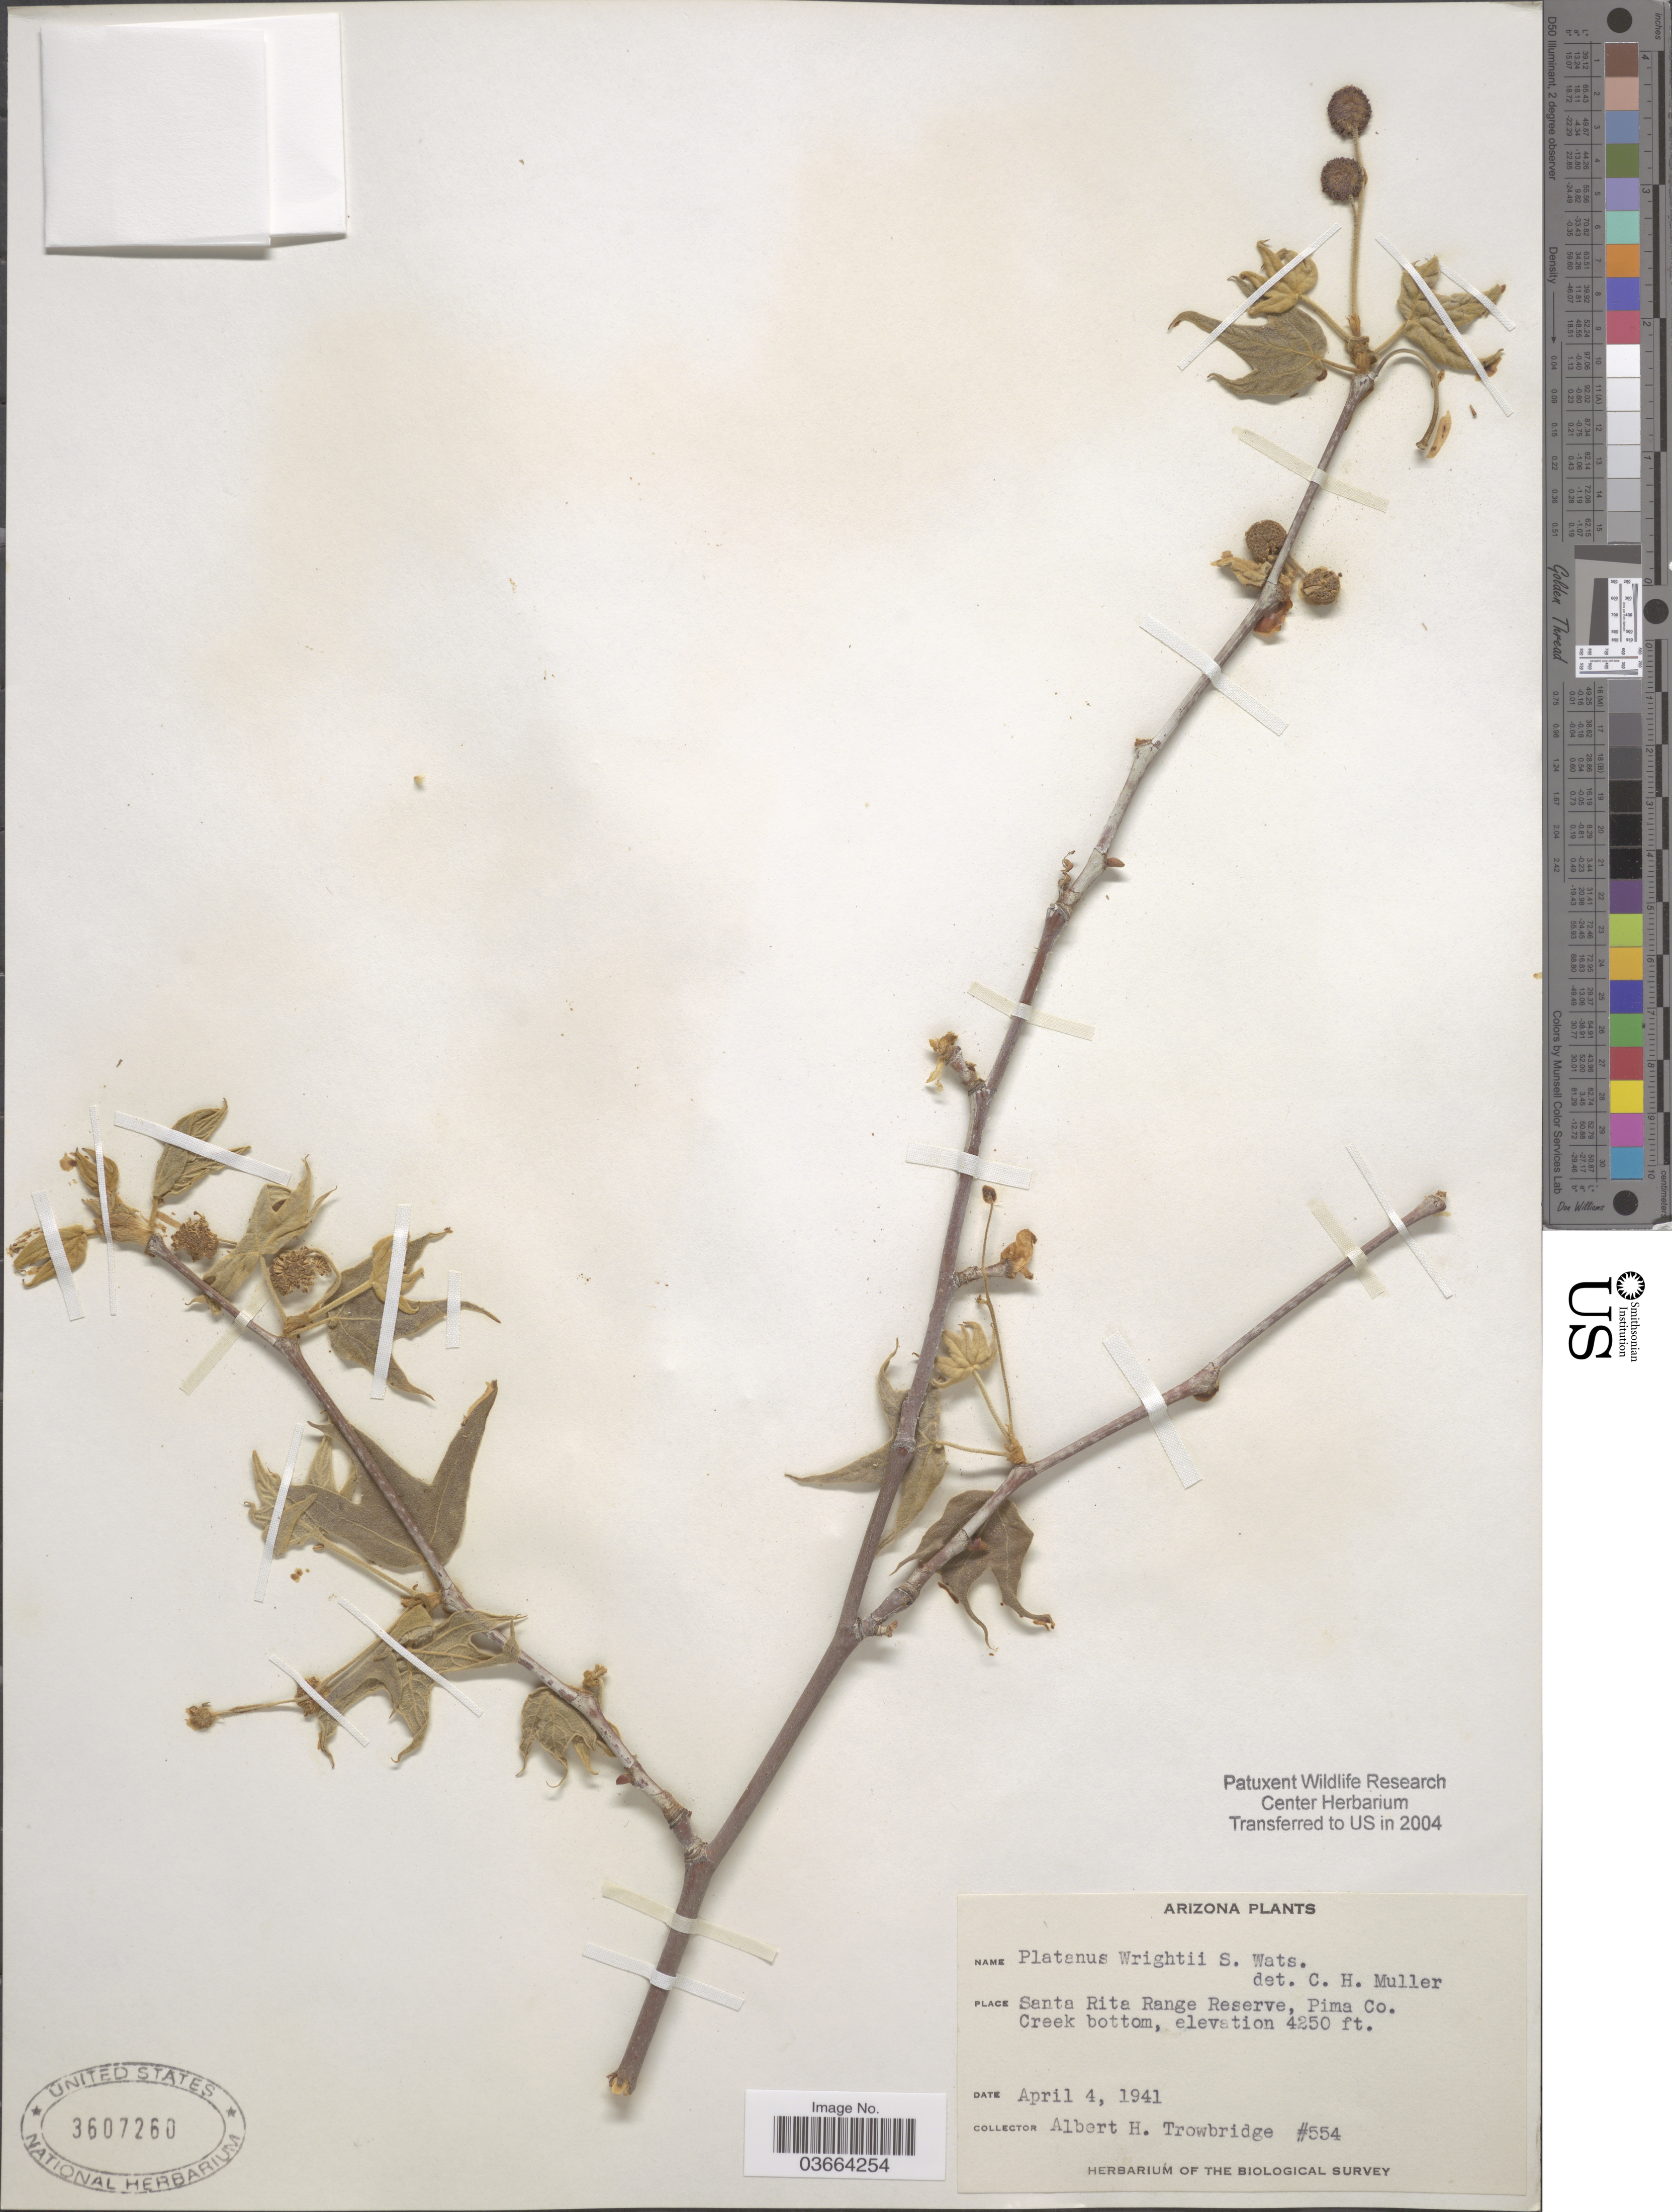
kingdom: Plantae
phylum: Tracheophyta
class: Magnoliopsida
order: Proteales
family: Platanaceae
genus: Platanus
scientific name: Platanus racemosa var. wrightii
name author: (S. Watson) L.D. Benson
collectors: A. H. Trowbridge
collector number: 554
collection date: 1941-04-04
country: United States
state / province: Arizona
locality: Santa Rita Range Reserve, Pima Co.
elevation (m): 1295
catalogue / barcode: US 3607260